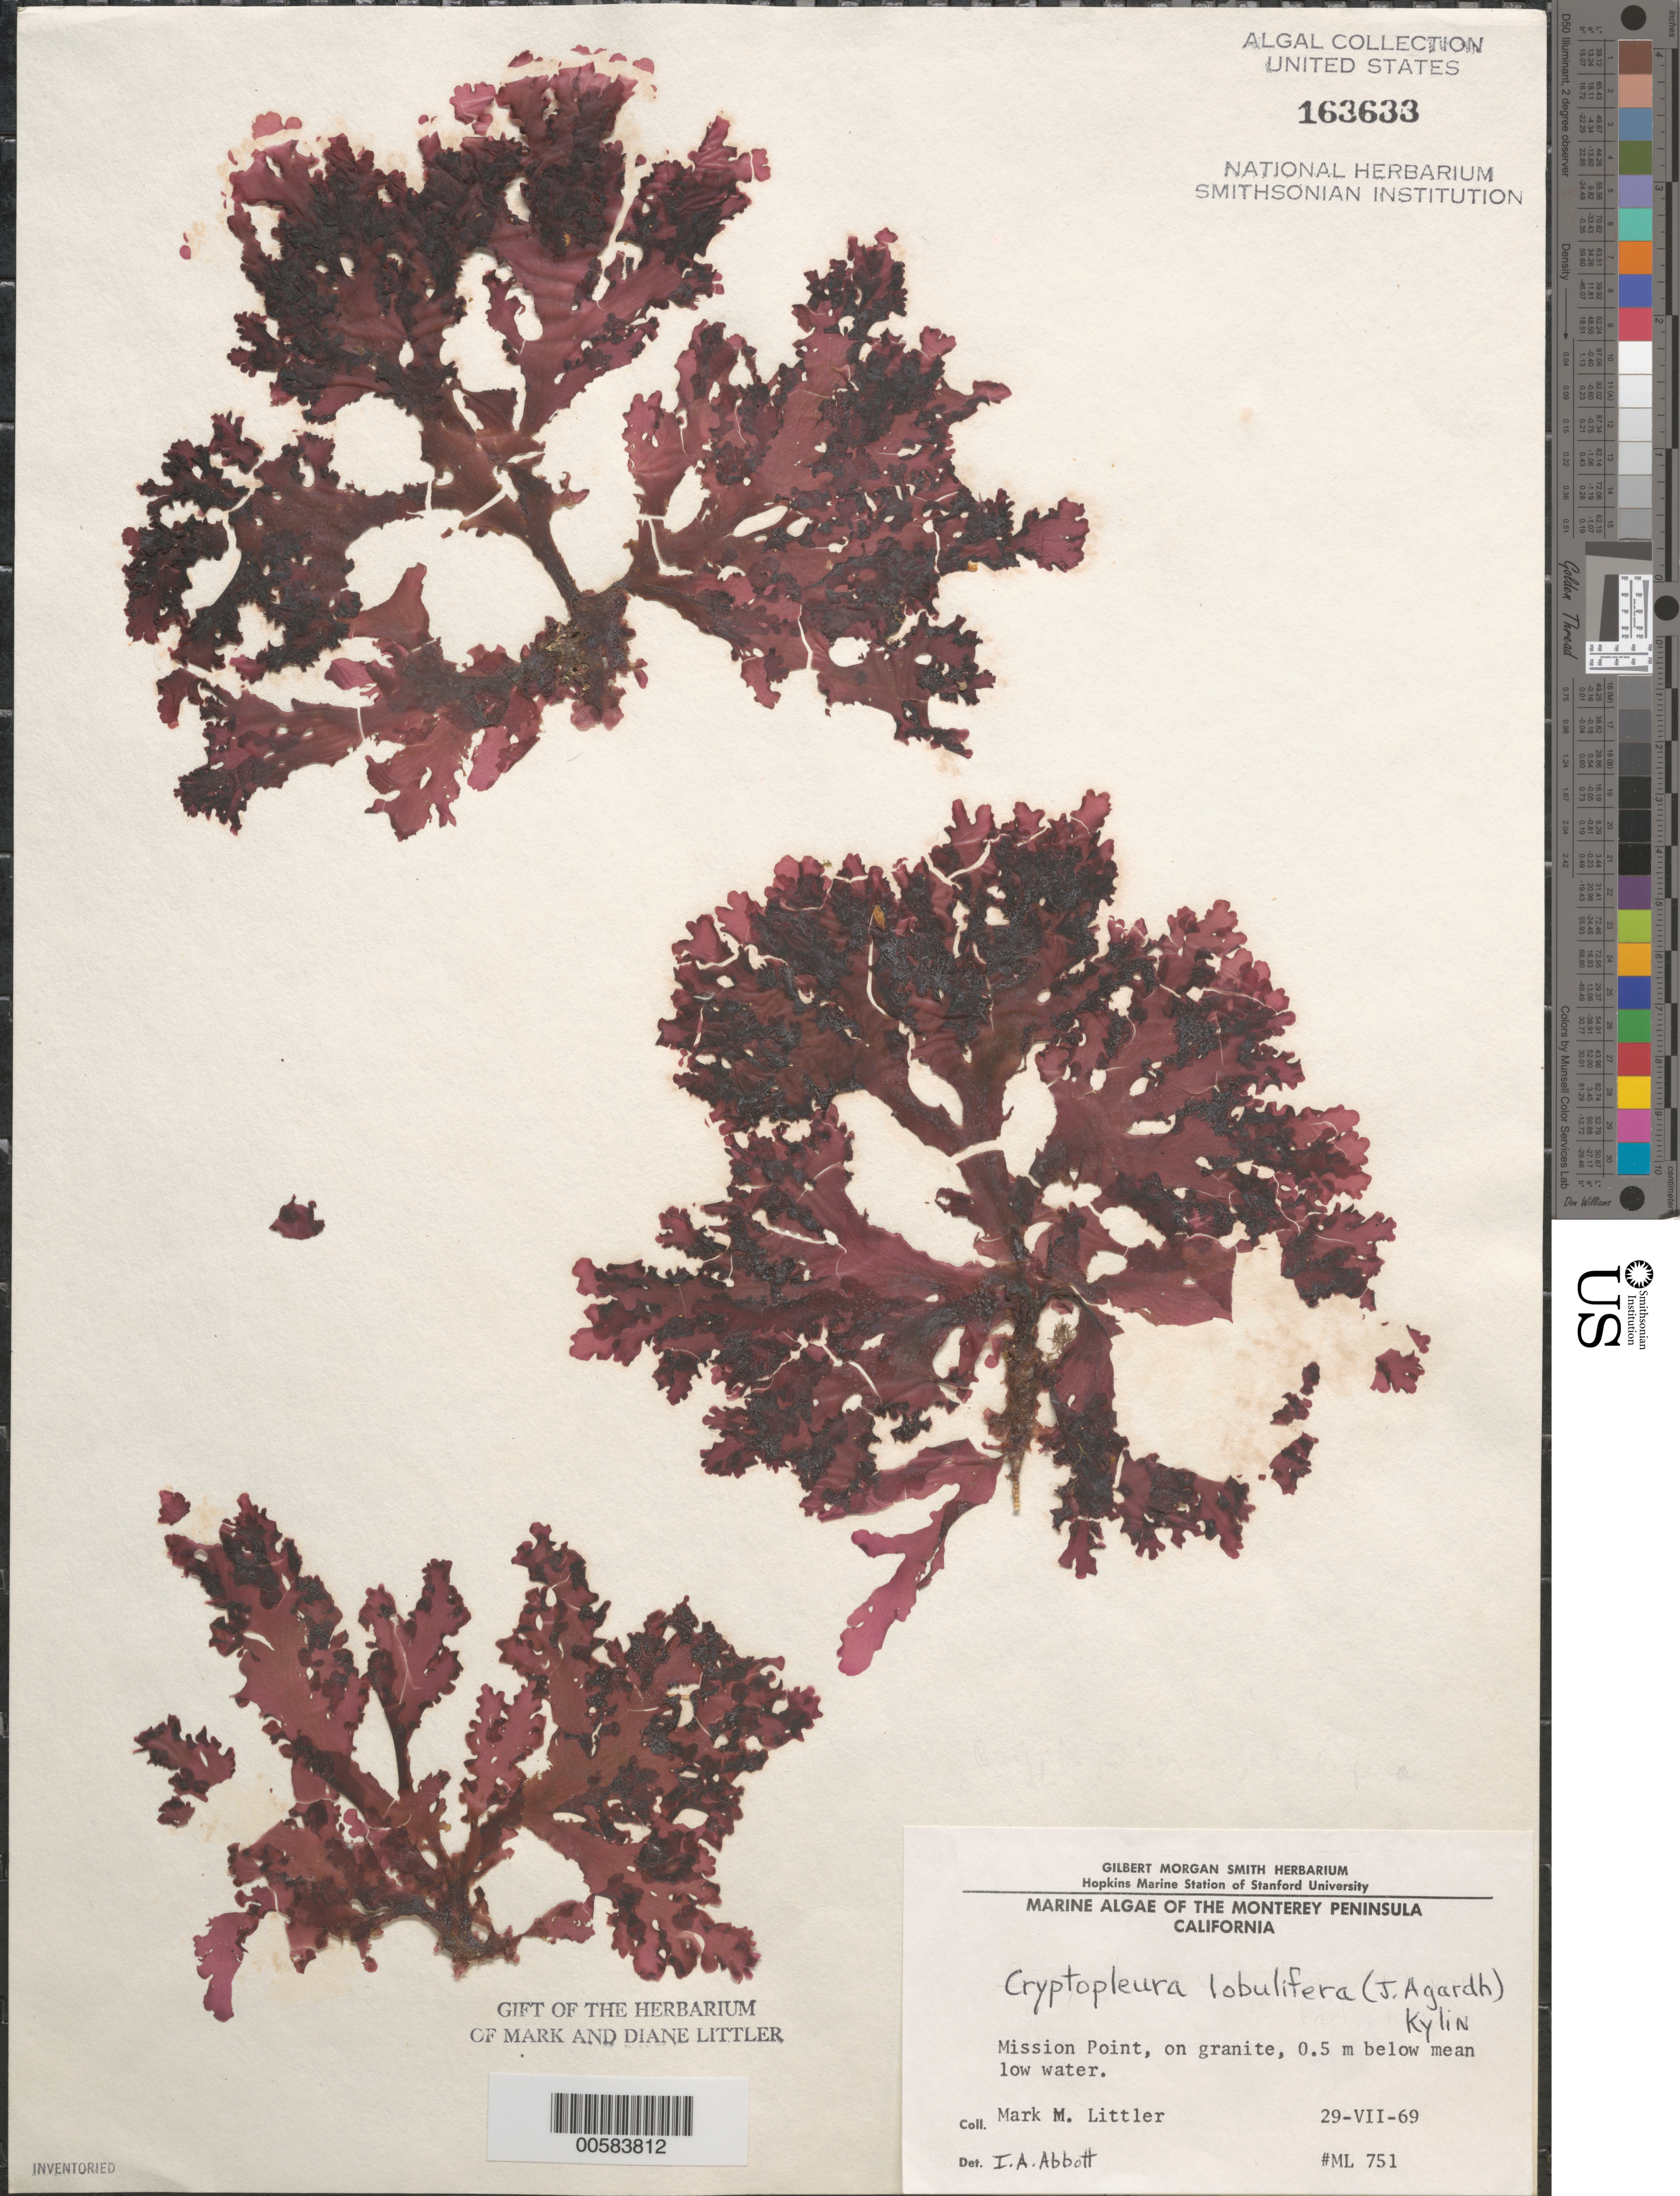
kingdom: Plantae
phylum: Rhodophyta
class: Florideophyceae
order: Ceramiales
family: Delesseriaceae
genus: Cryptopleura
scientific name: Cryptopleura lobulifera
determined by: Abbott, Isabella A.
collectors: M. M. Littler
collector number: ML 751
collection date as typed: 29 Jul 1969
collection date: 1969-07-29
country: United States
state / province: California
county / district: Monterey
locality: Mission Point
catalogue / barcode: US 163633